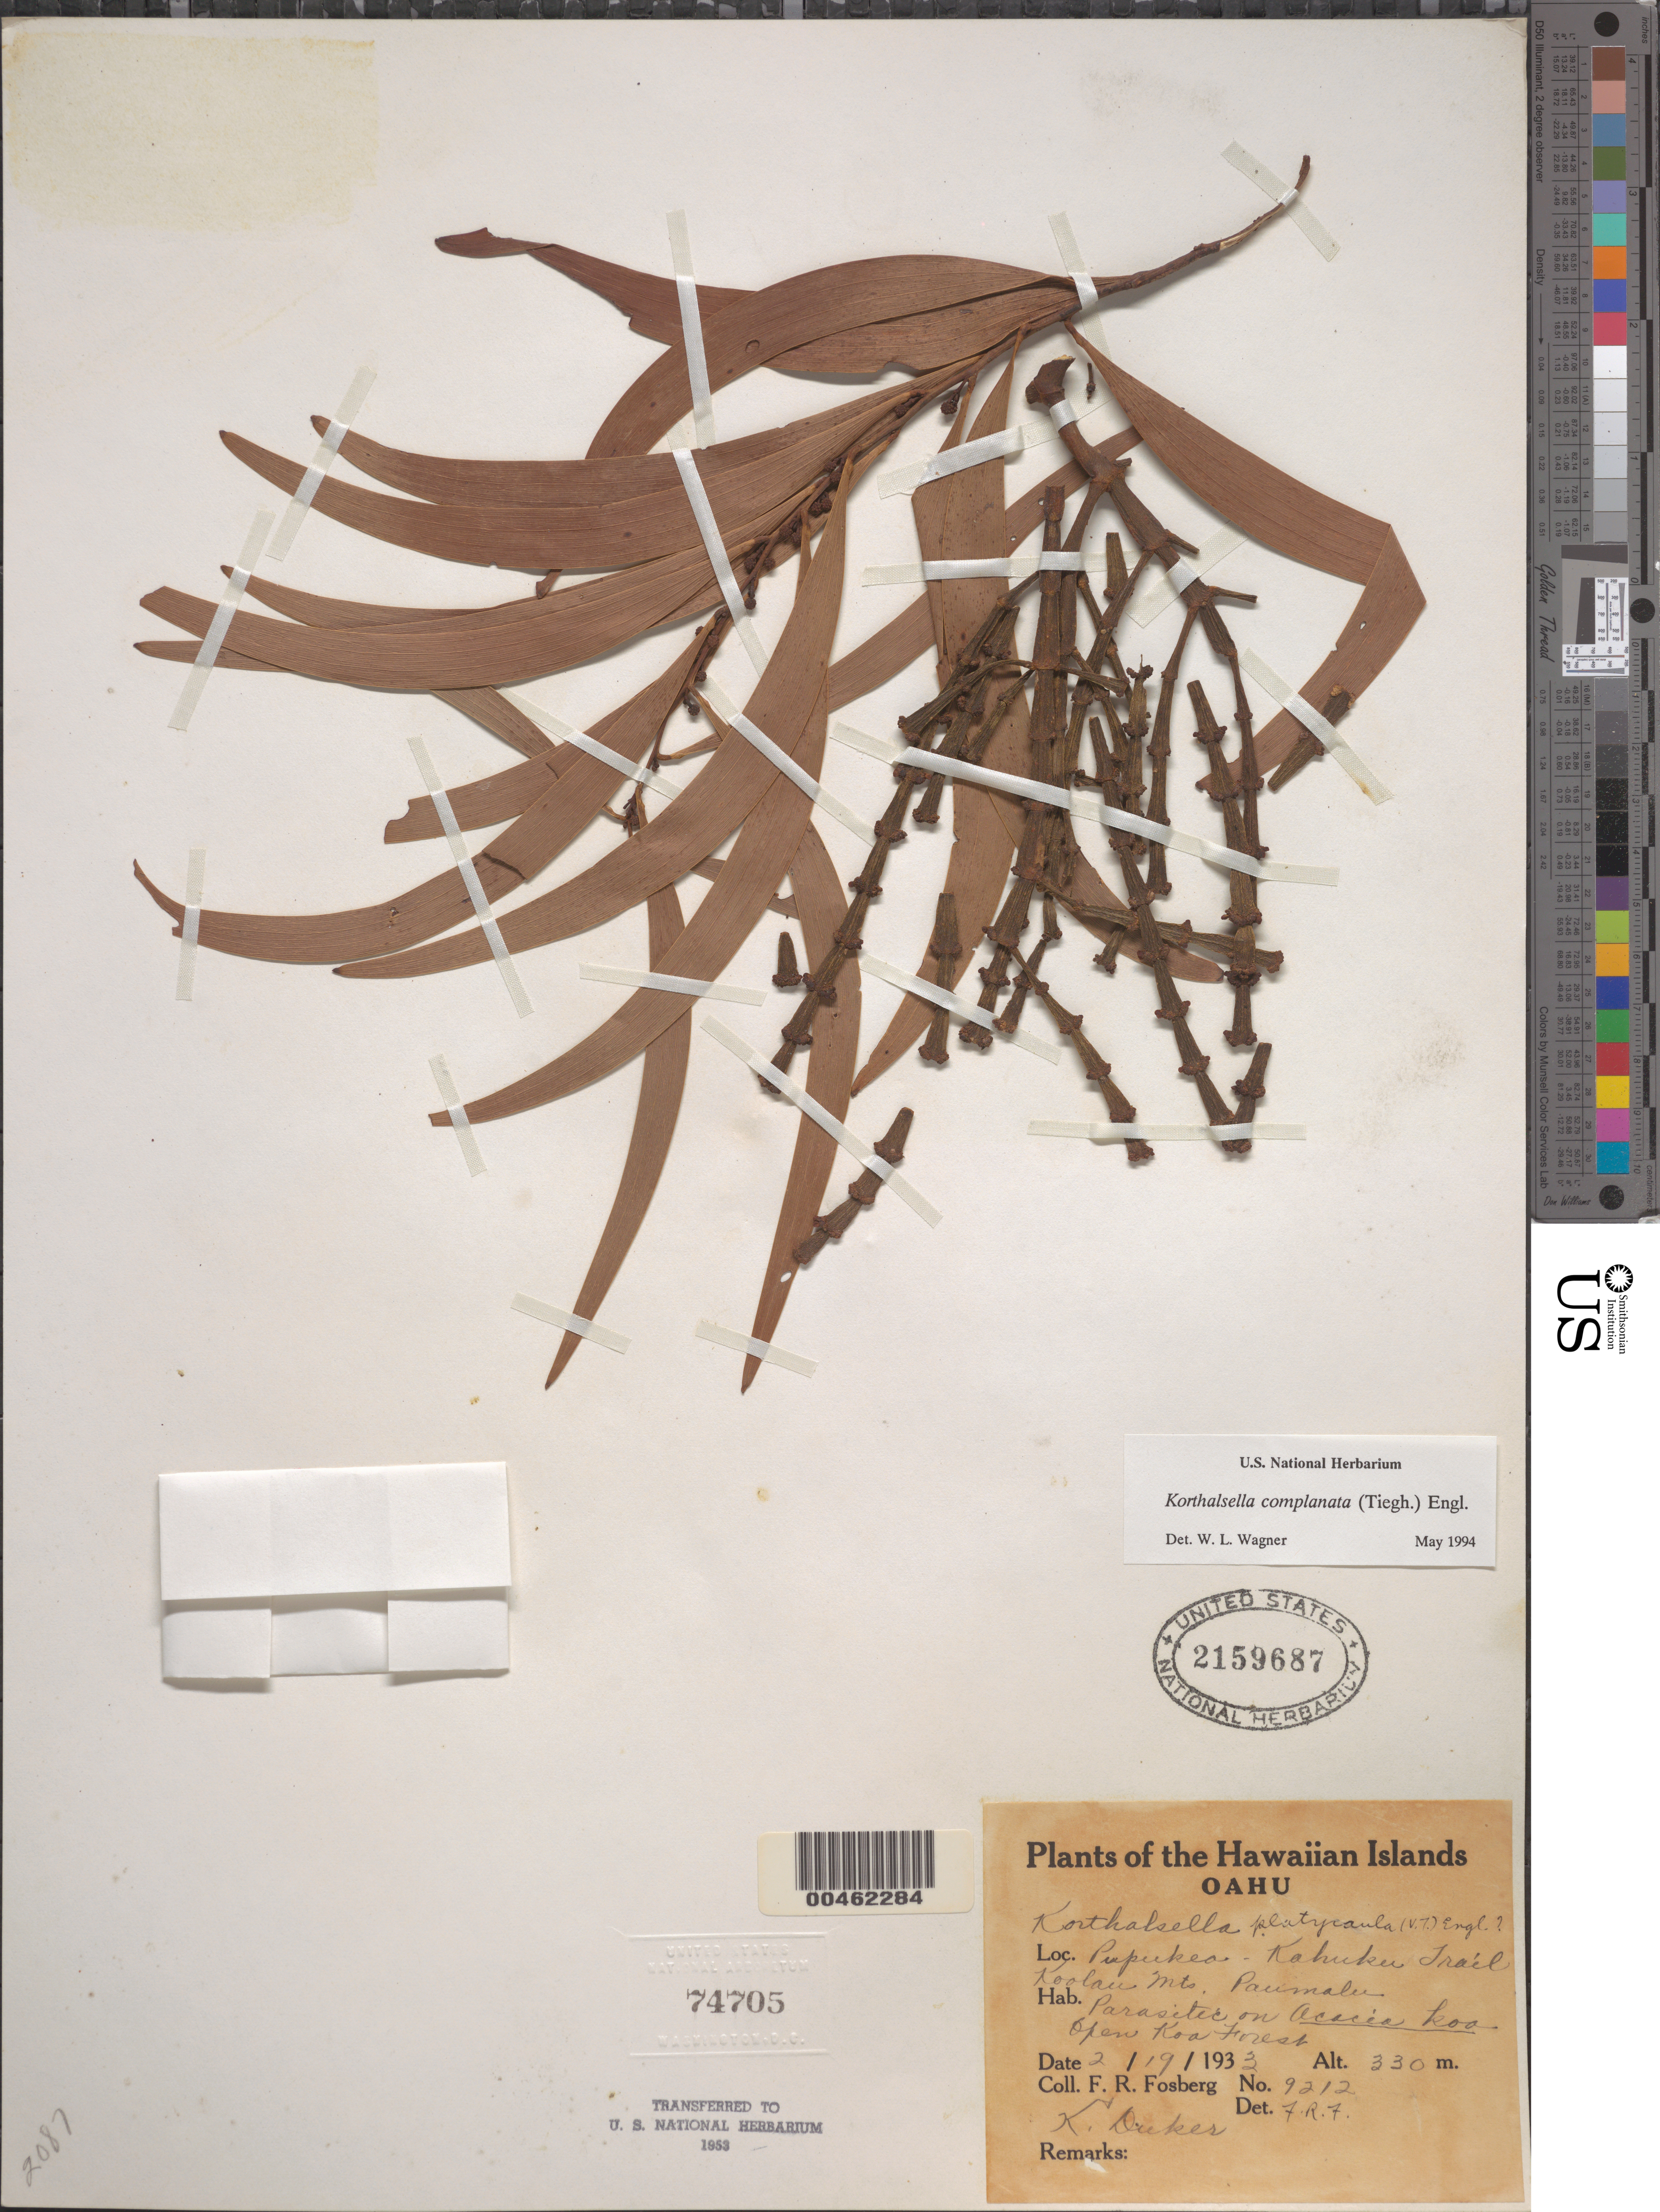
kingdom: Plantae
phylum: Tracheophyta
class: Magnoliopsida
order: Santalales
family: Viscaceae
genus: Korthalsella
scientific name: Korthalsella complanata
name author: (Tiegh.) Engl.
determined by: Wagner, W. L., (BOT), Smithsonian Institution - National Museum of Natural History (UNITED STATES)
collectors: F. R. Fosberg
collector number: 9212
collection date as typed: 19 Feb 1933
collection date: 1933-02-19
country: United States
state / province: Hawaii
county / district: Honolulu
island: Oahu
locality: Pupukea, Kahuku Trail, Koolau Mts. Paumalii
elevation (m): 330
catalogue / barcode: US 2159687